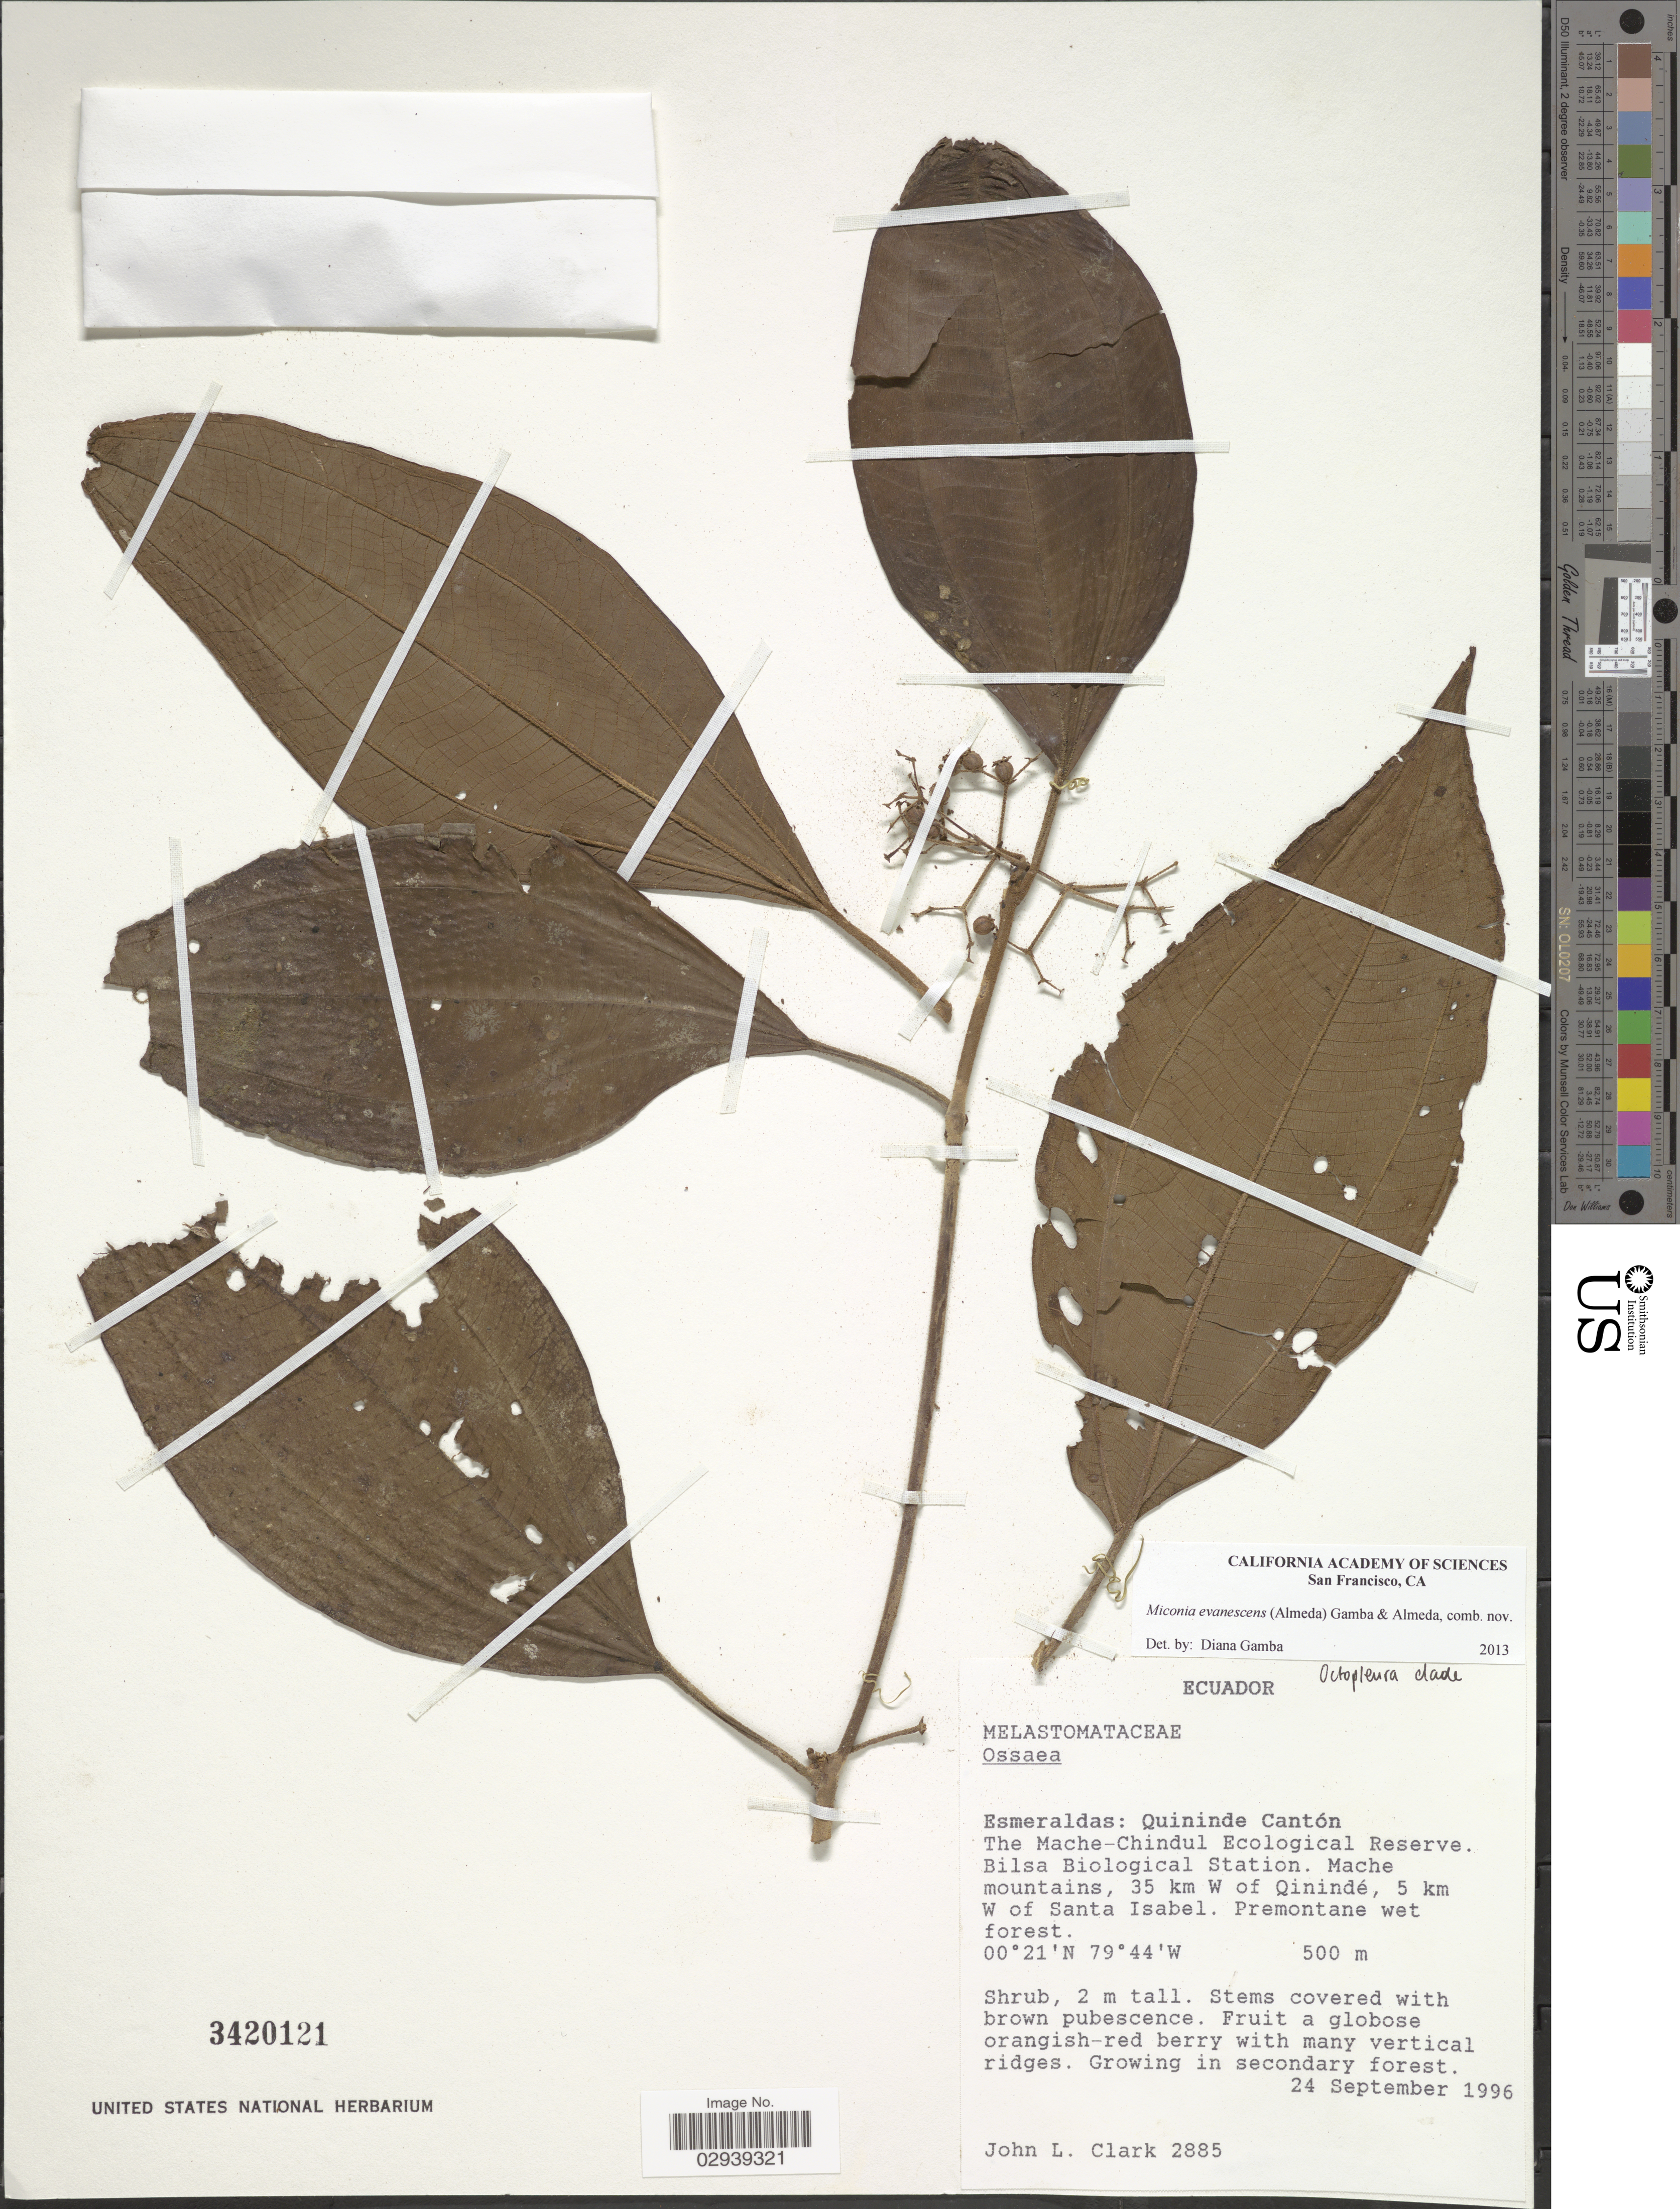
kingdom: Plantae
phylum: Tracheophyta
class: Magnoliopsida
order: Myrtales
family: Melastomataceae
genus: Miconia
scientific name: Miconia evanescens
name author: (Almeda) Gamba & Almeda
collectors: J. L. Clark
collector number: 2885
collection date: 1996-09-24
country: Ecuador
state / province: Esmeraldas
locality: Quininde Cantón. The Mache-Chindul Ecological Reserve. Bilsa Biological Station. Mache mountains, 35 km W of Qinindé, 5 km W of Santa Isabel.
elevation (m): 500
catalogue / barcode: US 3420121